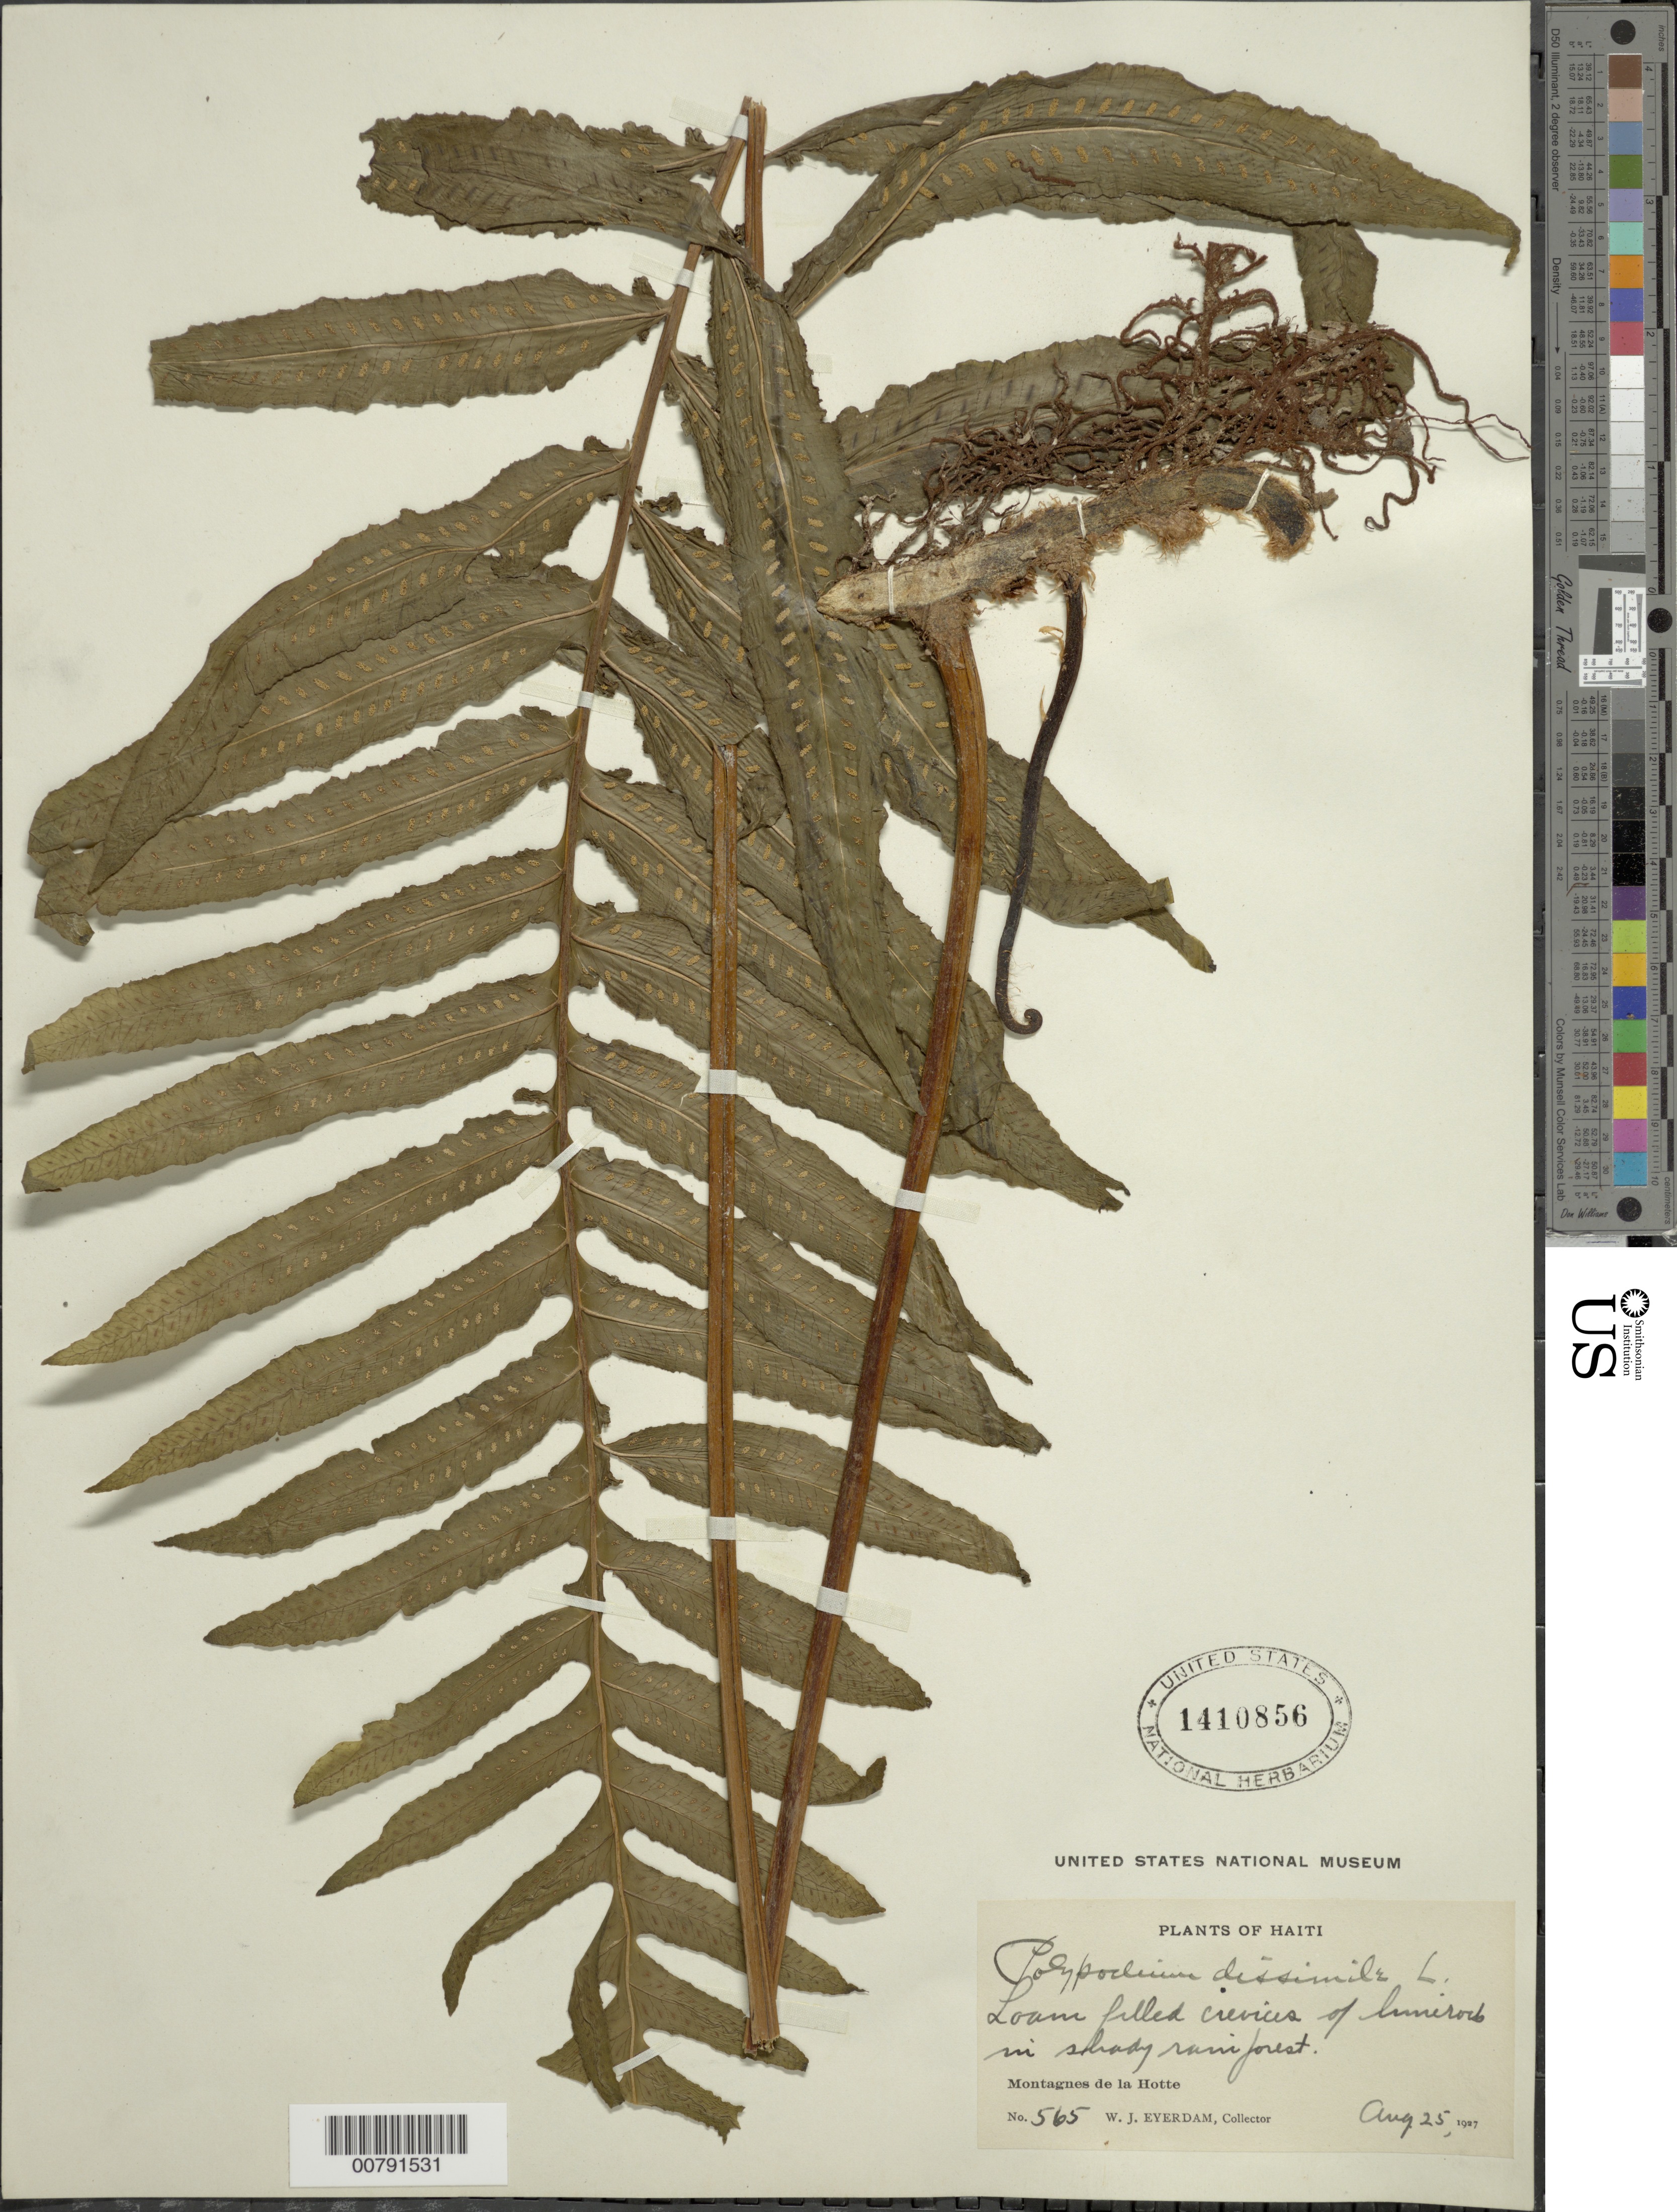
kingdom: Plantae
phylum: Tracheophyta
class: Polypodiopsida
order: Polypodiales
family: Polypodiaceae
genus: Polypodium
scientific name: Polypodium dulce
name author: Poir.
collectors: W. J. Eyerdam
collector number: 565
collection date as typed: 25 Aug 1927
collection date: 1927-08-25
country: Haiti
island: Hispaniola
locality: Montagnes de la Hotte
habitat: Loam filled crevices of lime rock in shady rainforest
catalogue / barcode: US 1410856